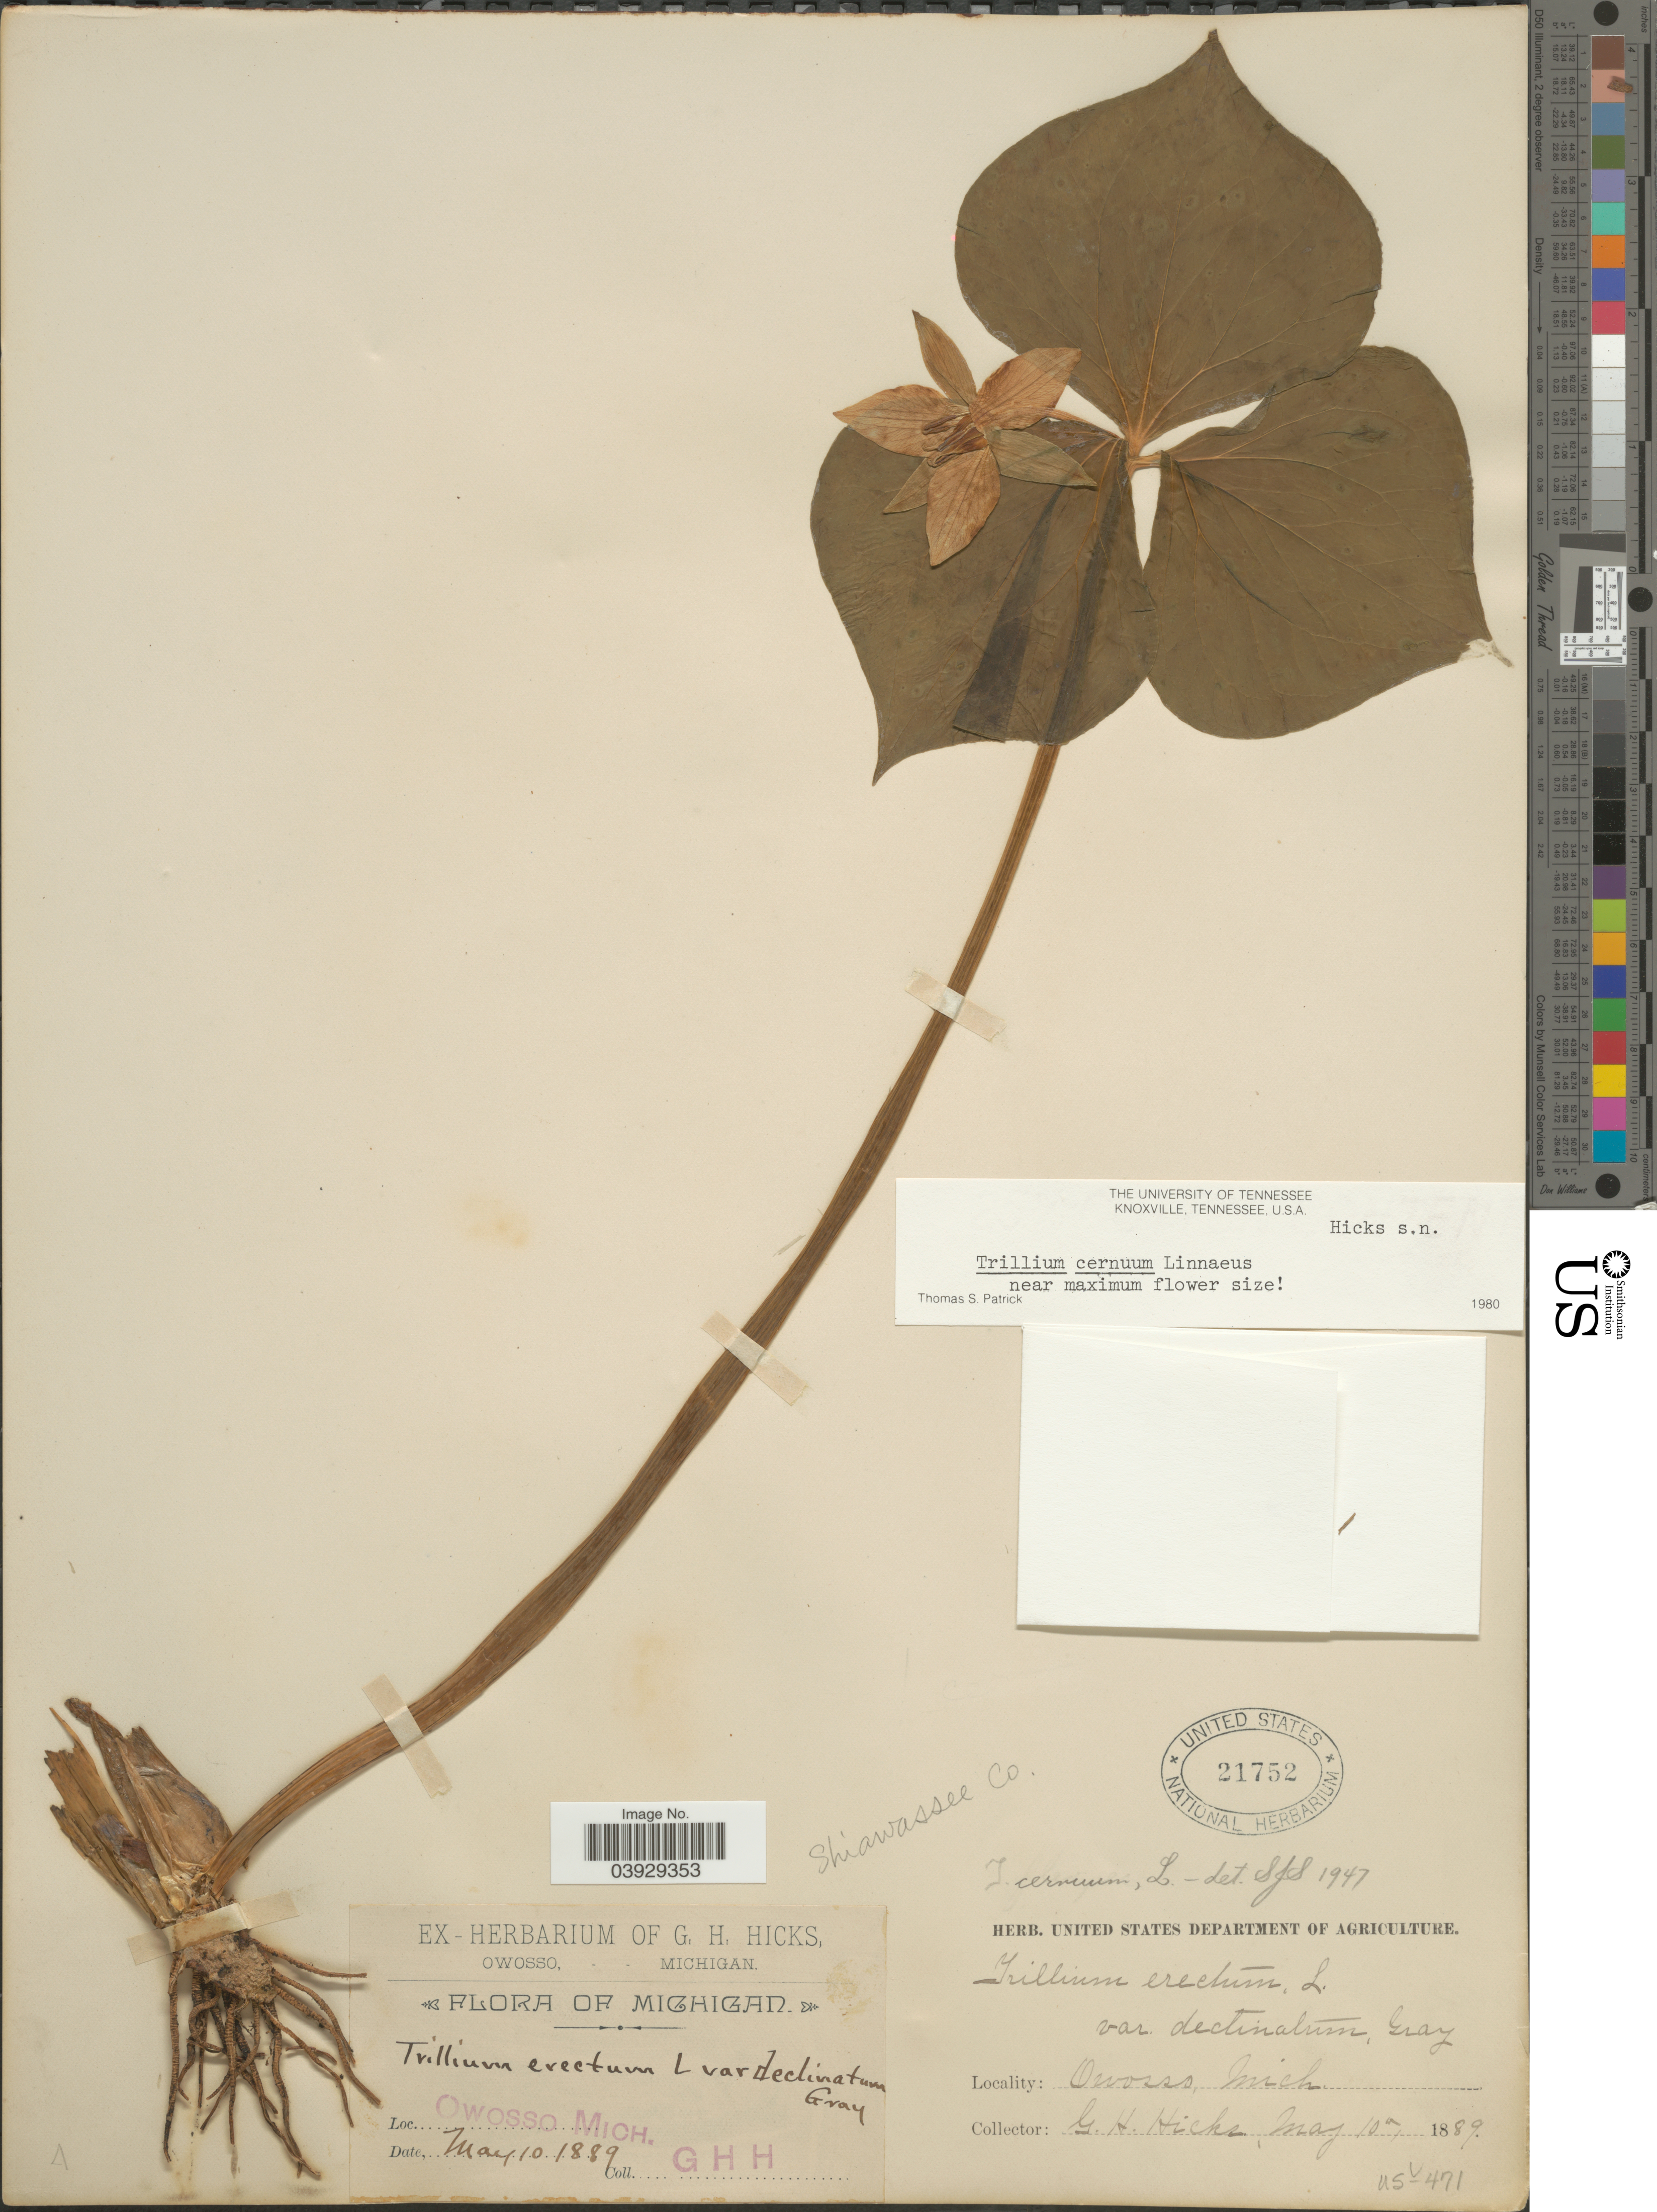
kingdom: Plantae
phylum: Tracheophyta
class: Liliopsida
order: Liliales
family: Melanthiaceae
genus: Trillium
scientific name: Trillium erectum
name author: L.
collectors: G. Hicks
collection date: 1889-05-10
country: United States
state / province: Michigan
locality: Owosso. Shiawassee Co.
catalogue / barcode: US 21752